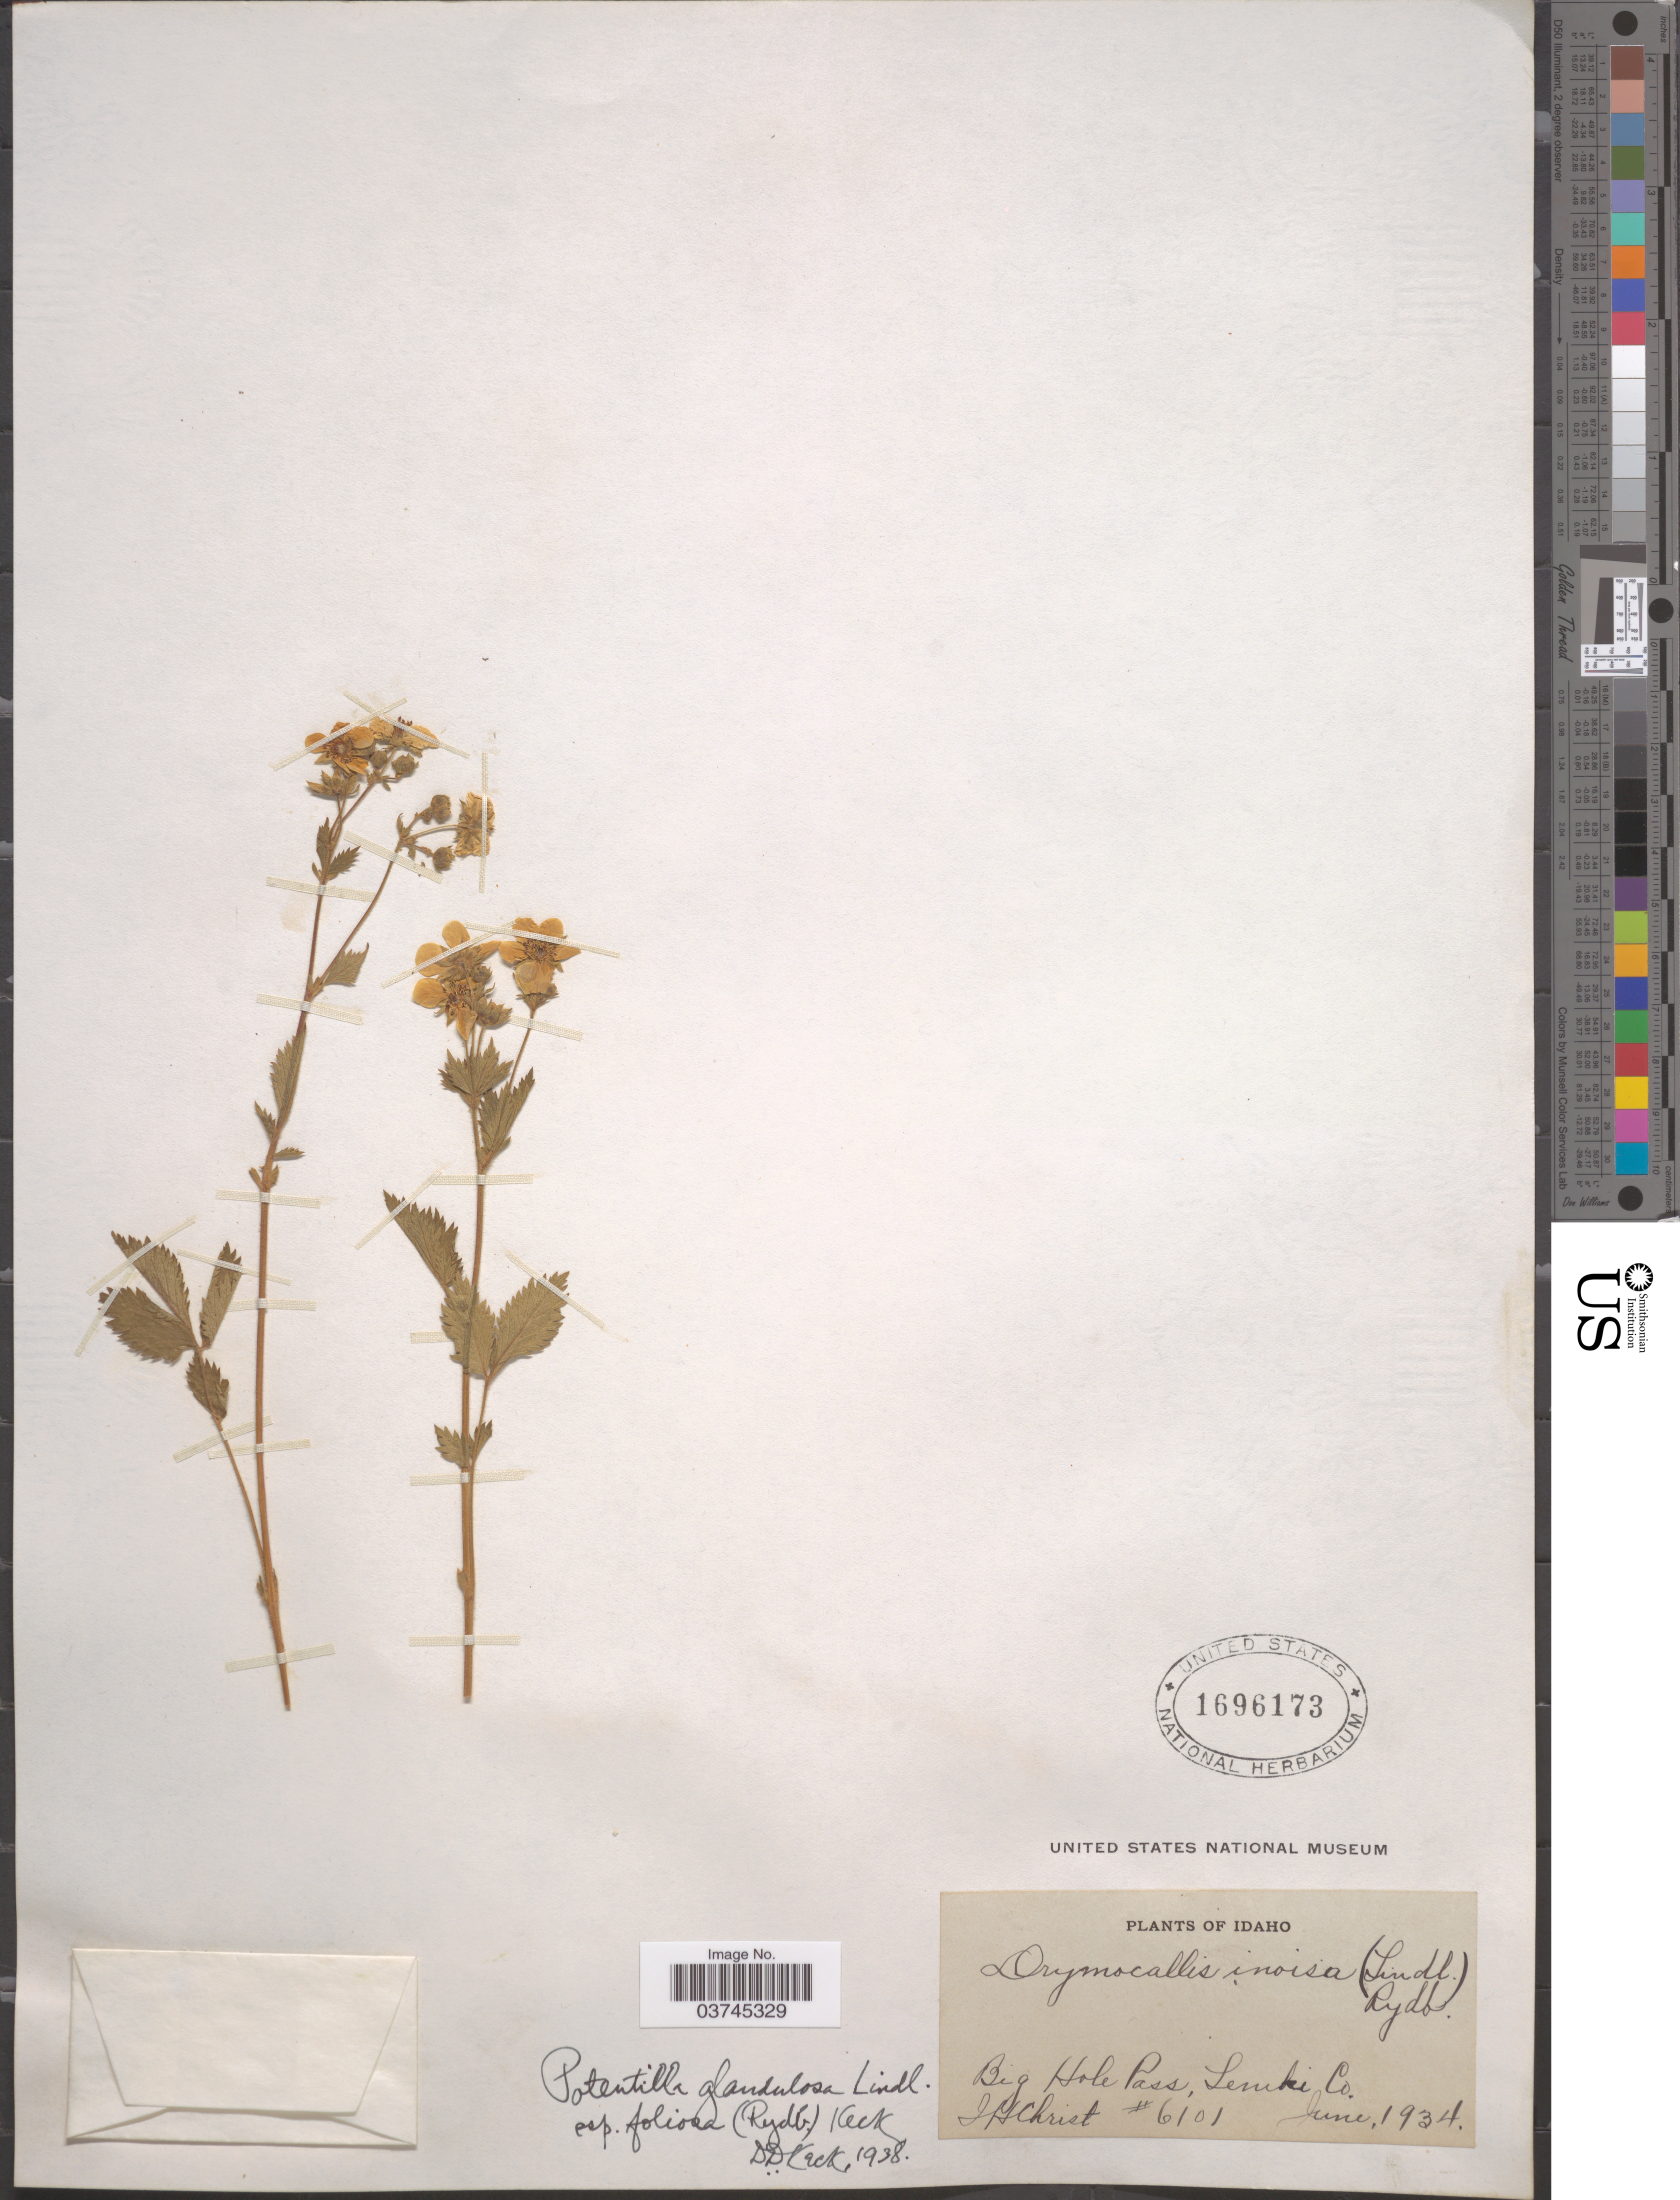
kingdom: Plantae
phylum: Tracheophyta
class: Magnoliopsida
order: Rosales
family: Rosaceae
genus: Drymocallis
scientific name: Drymocallis foliosa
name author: Rydb.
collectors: J. H. Christ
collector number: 6101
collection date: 1934-06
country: United States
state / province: Idaho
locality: Big Hole Pass, Lemhi Co.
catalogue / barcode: US 1696173